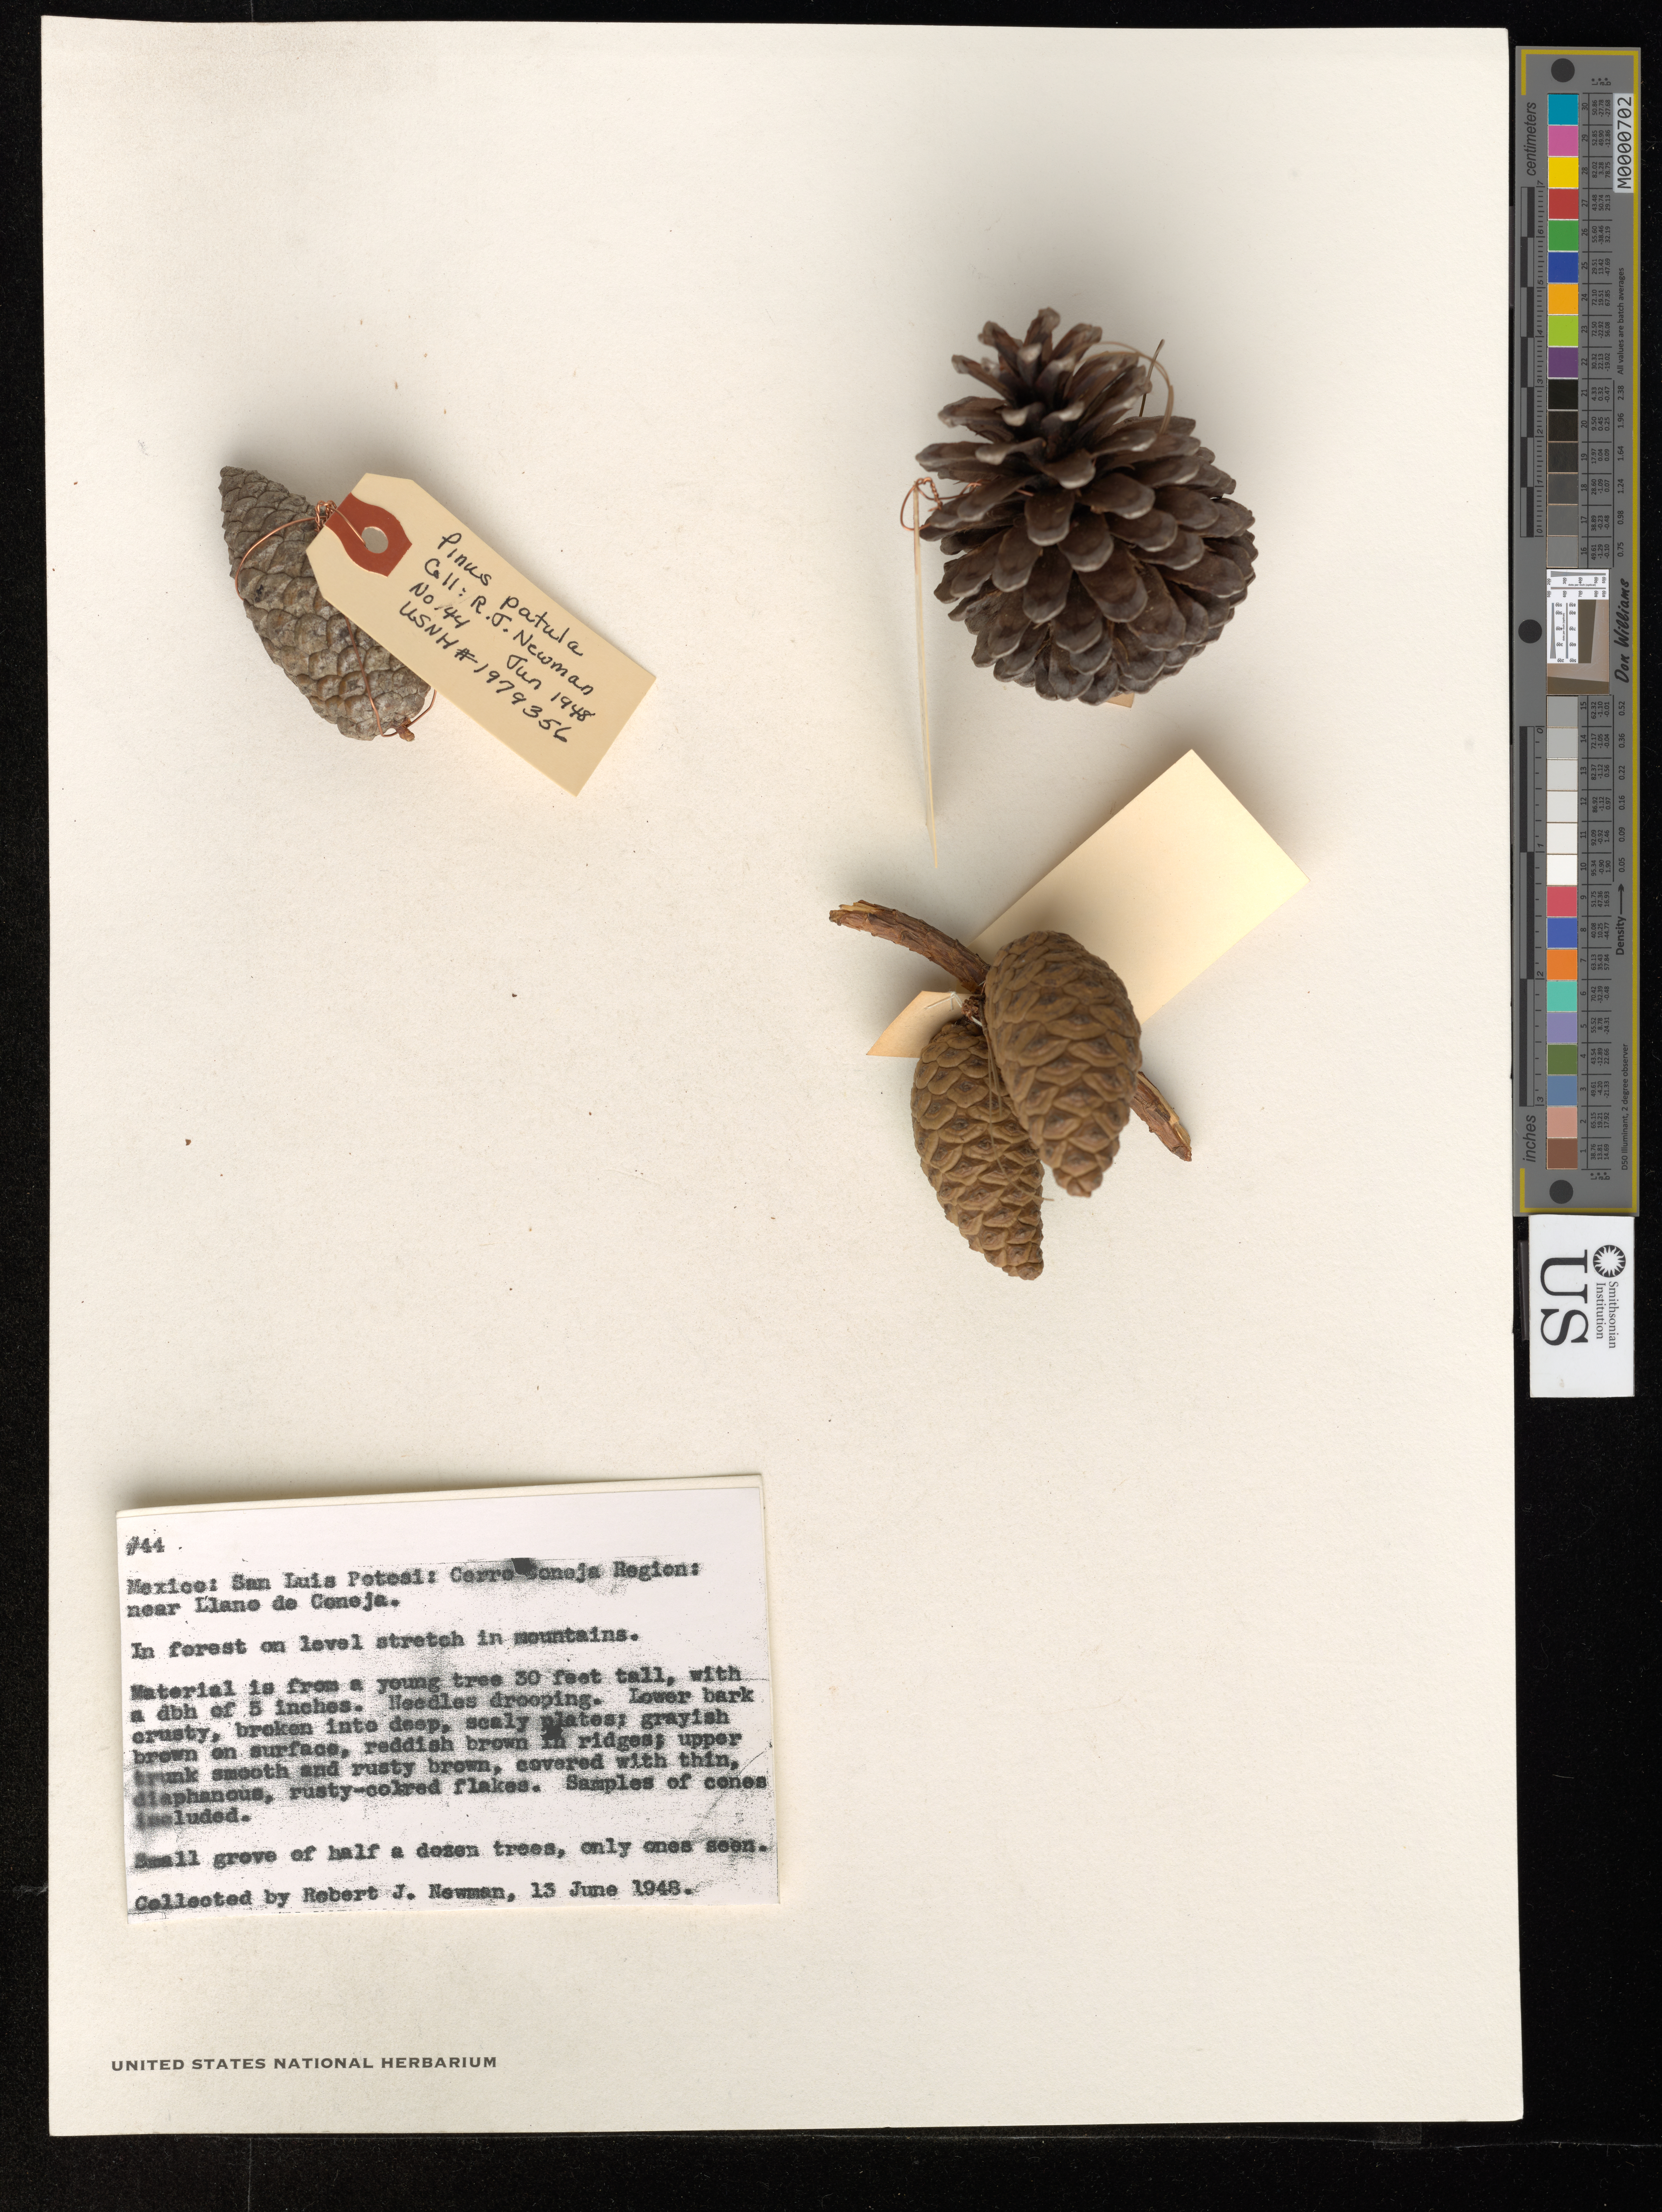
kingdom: Plantae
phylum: Tracheophyta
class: Pinopsida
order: Pinales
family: Pinaceae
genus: Pinus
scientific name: Pinus patula subsp. patula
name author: Schltdl. & Cham.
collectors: R. J. Newman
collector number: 44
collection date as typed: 15 Jun 1948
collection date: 1948-06-15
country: Mexico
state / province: San Luis Potosí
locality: Cerro Coneja Region: near Llano de Coneja.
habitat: In forest on level stretch in mountains. Small grove of half a dozen trees, only ones seen.